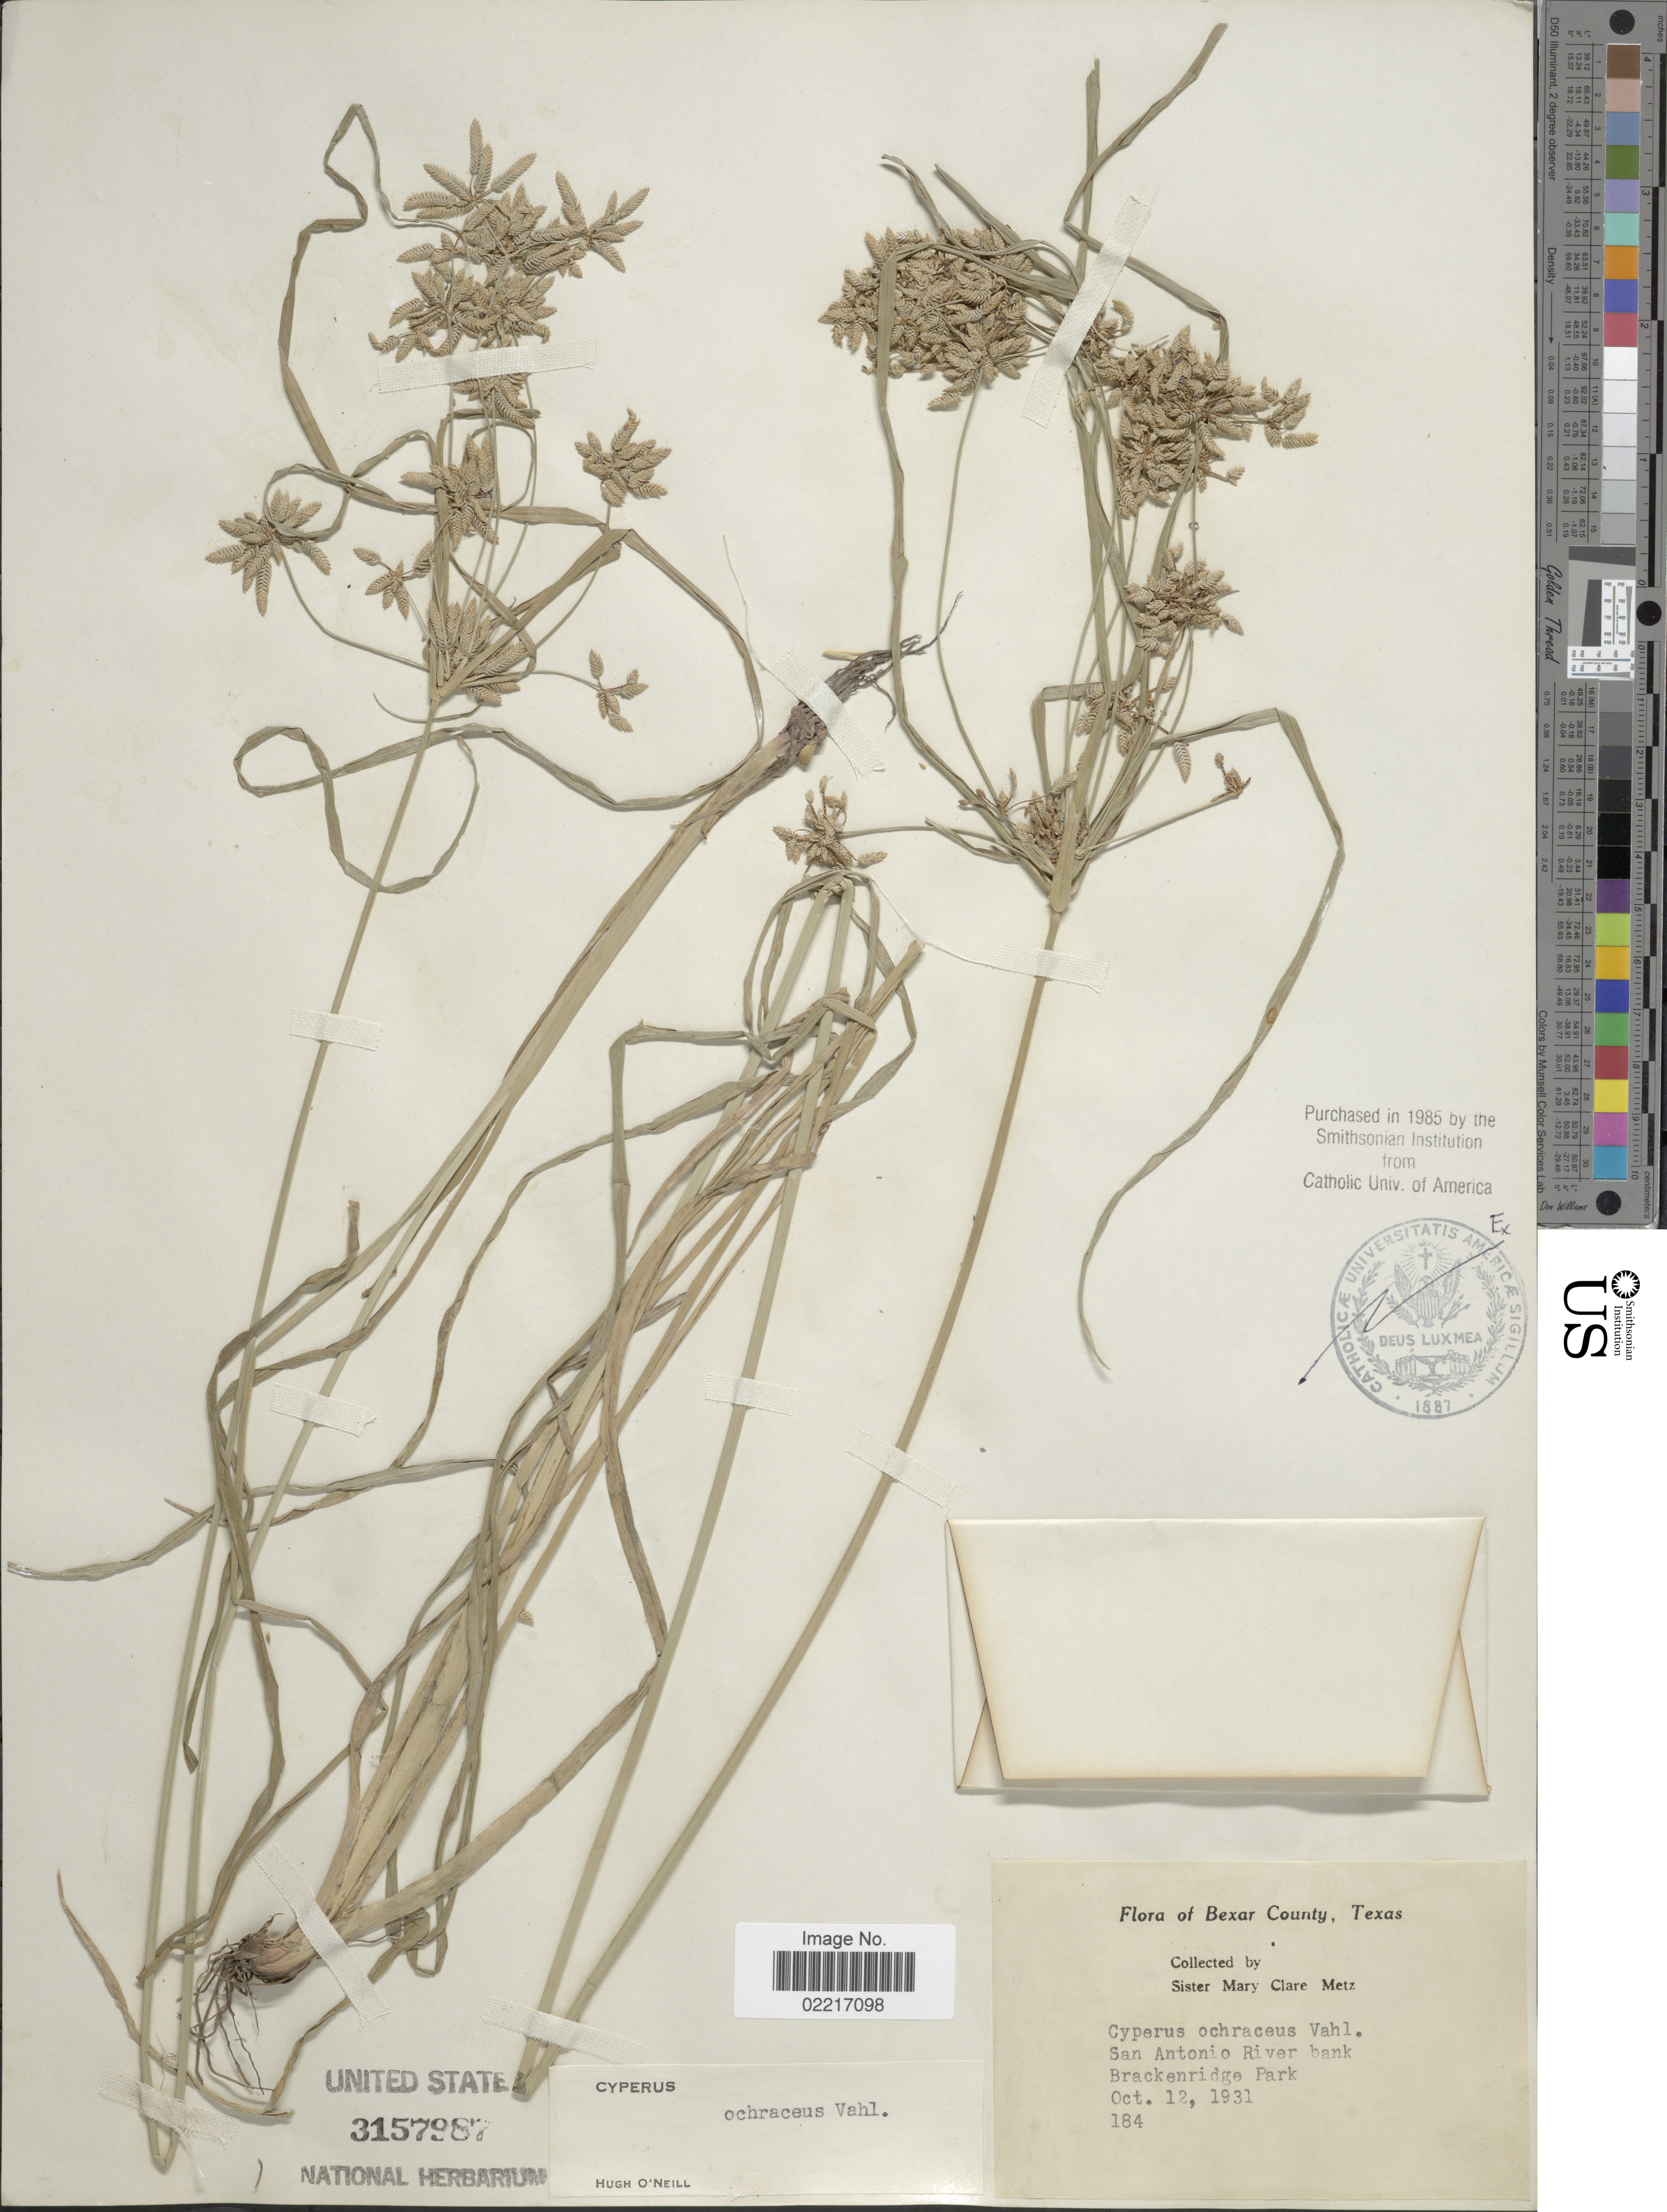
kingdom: Plantae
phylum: Tracheophyta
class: Liliopsida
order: Poales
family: Cyperaceae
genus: Cyperus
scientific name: Cyperus ochraceus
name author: Vahl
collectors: S. Metz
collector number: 184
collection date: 1931-10-12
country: United States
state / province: Texas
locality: Bexar County, San Antonio River bank, Brackenridge Park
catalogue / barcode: US 3157987